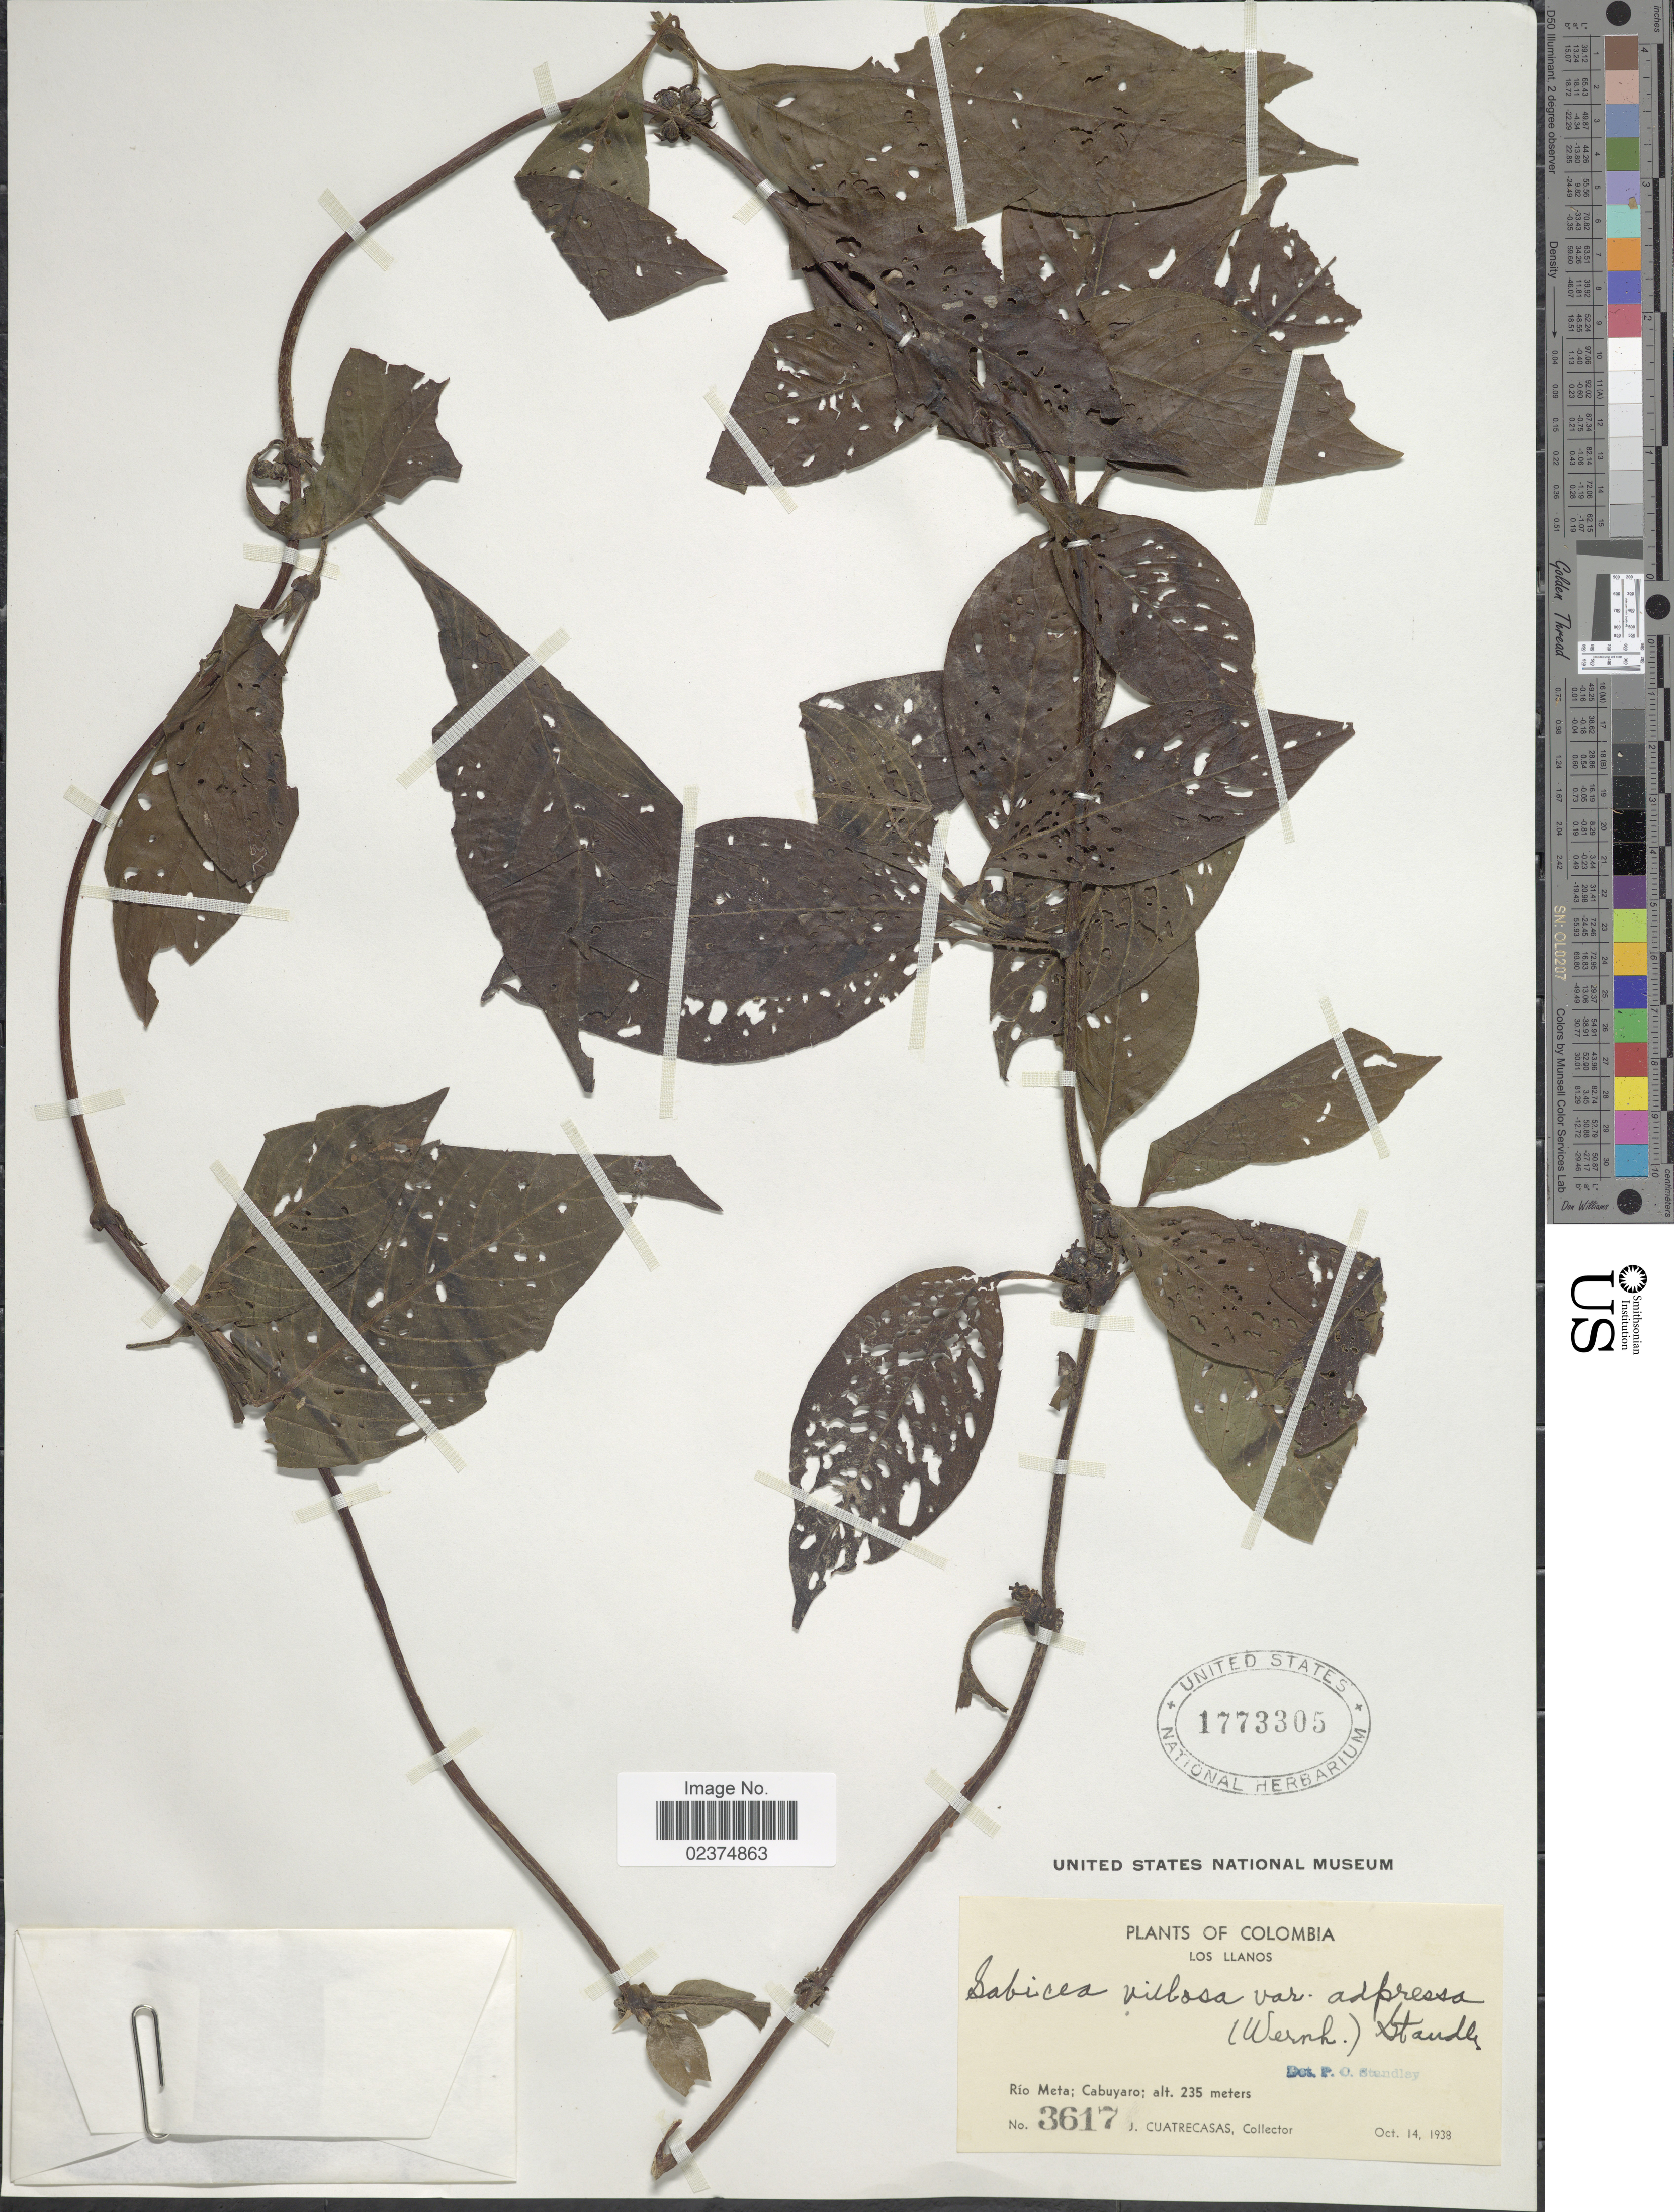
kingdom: Plantae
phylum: Tracheophyta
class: Magnoliopsida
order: Gentianales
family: Rubiaceae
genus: Sabicea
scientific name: Sabicea villosa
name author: Willd. ex Roem. & Schult.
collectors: J. Cuatrecasas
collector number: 3617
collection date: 1938-10-14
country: Colombia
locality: Los Llanos. Rio Meta; Cabuyaro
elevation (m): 235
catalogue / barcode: US 1773305